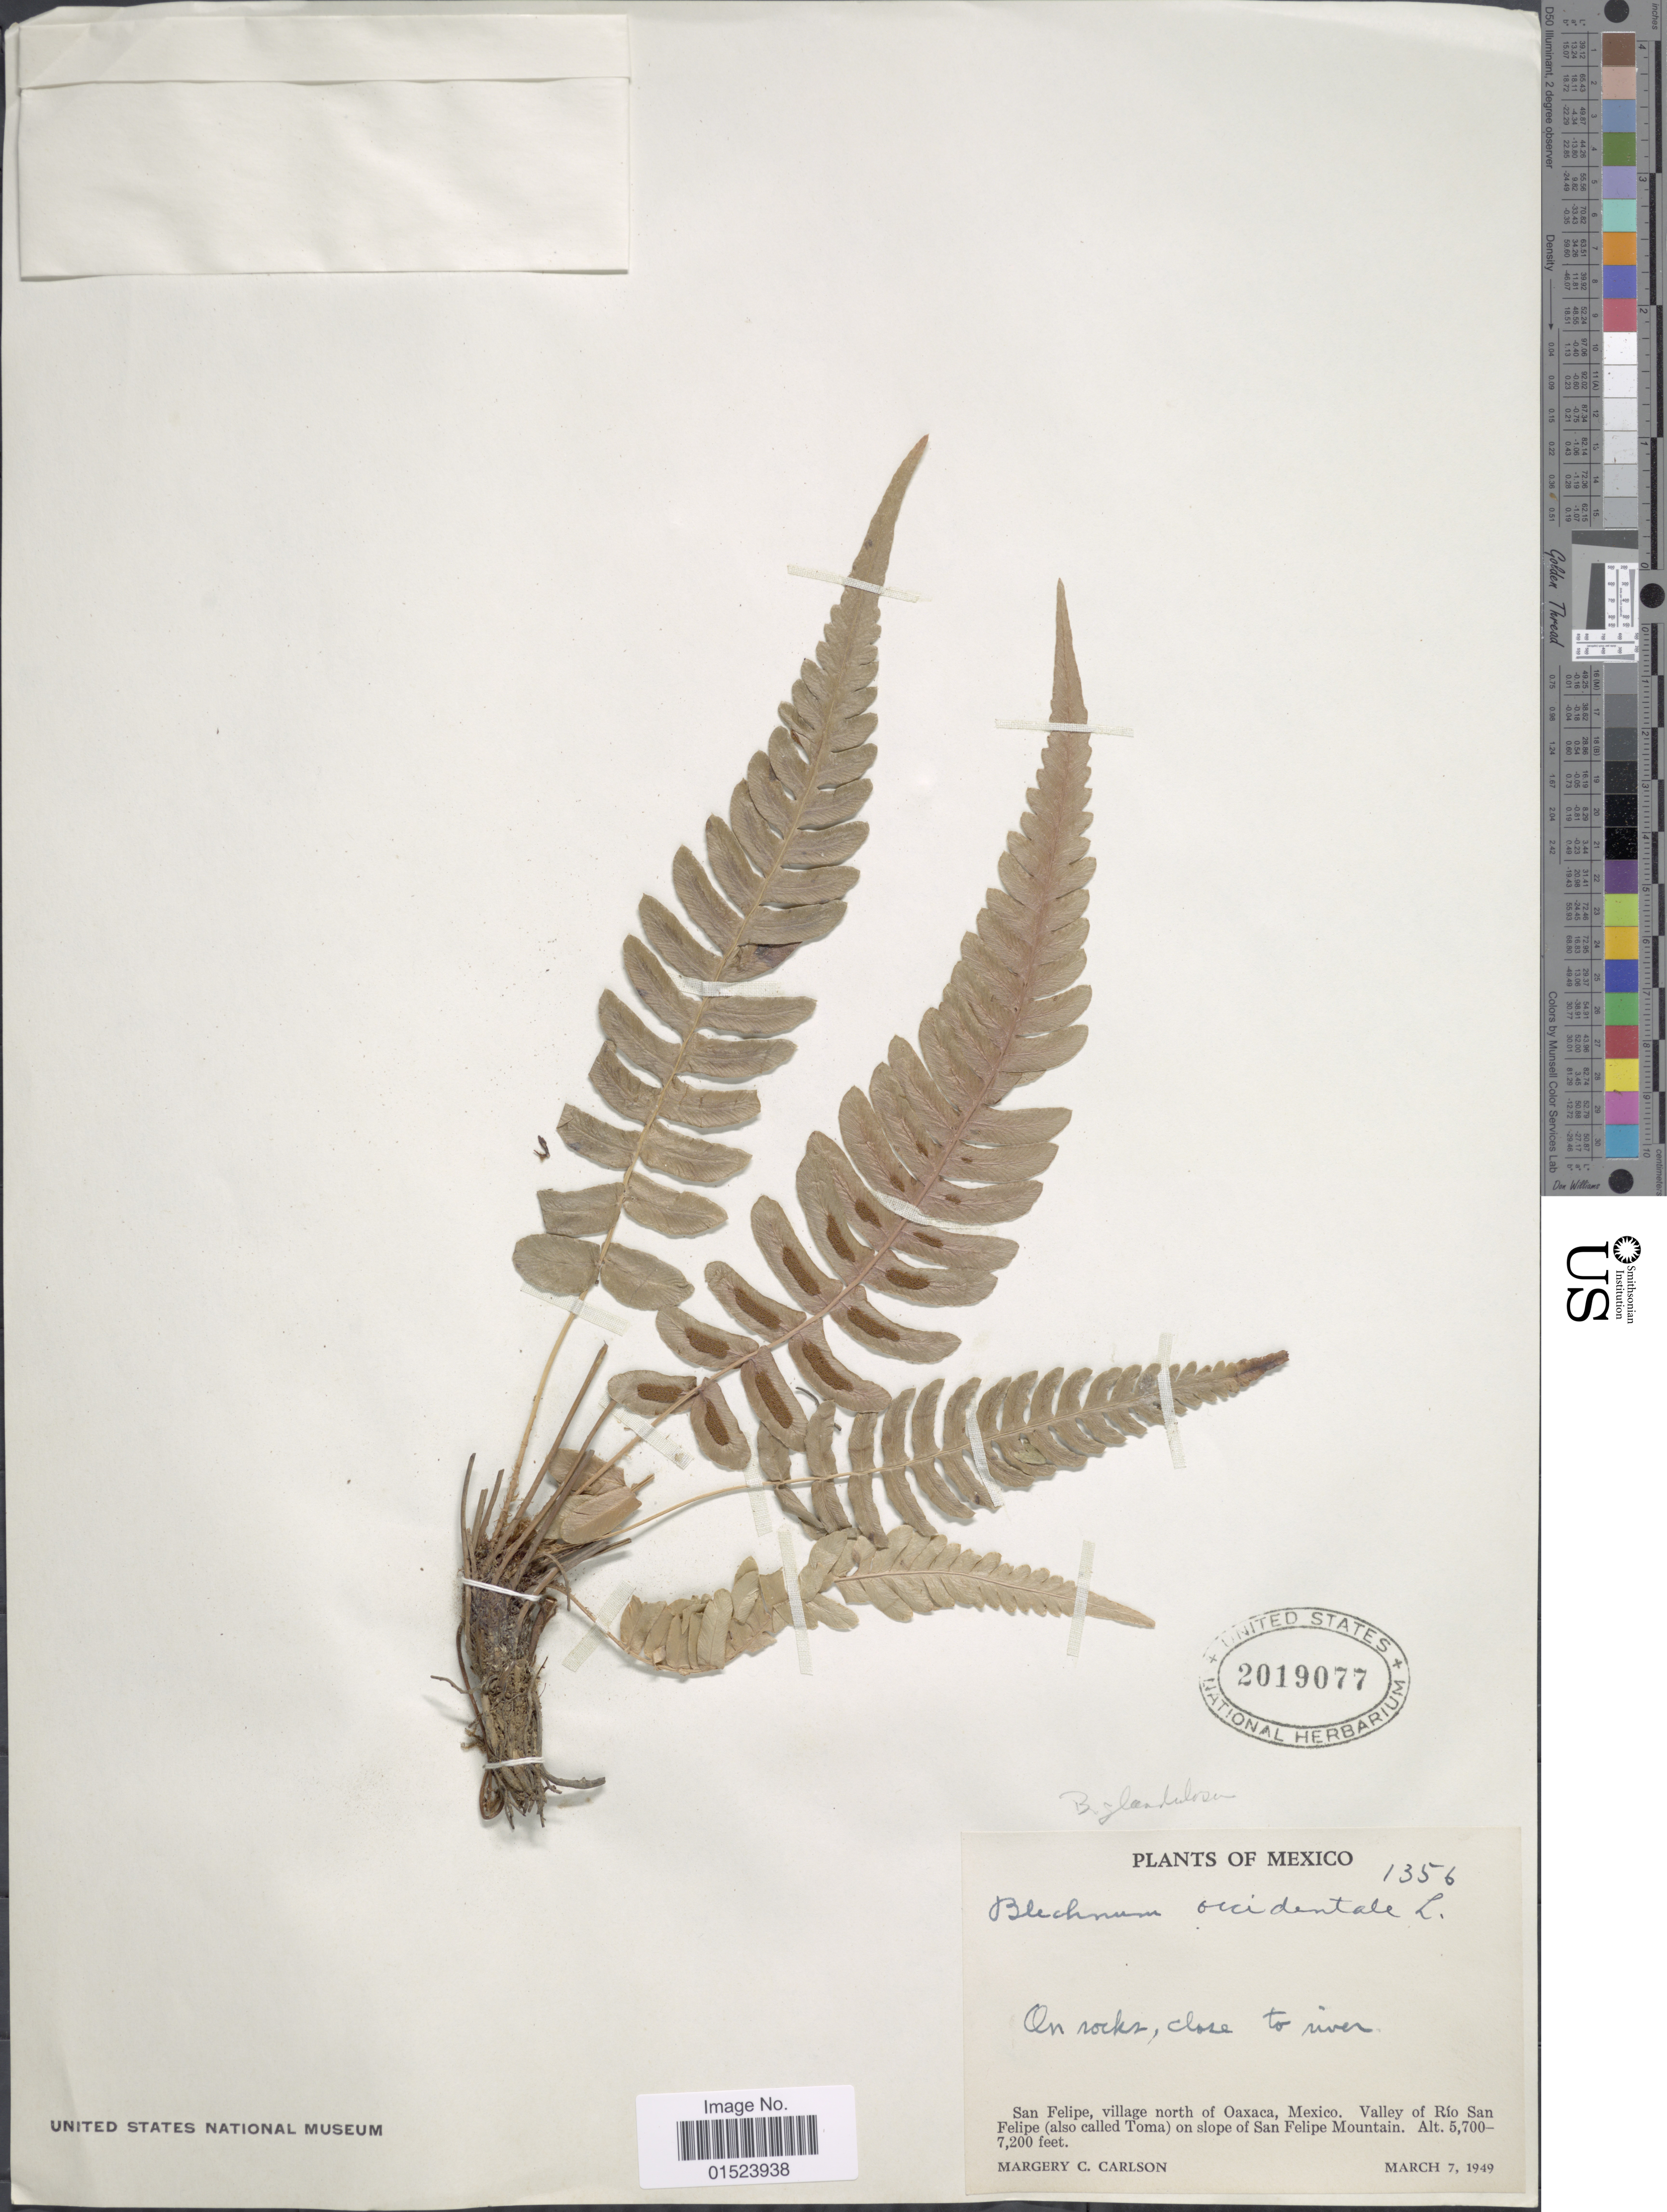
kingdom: Plantae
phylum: Tracheophyta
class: Polypodiopsida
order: Polypodiales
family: Blechnaceae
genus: Blechnum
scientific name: Blechnum glandulosum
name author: Link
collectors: M. C. Carlson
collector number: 1356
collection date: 1949-03-07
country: Mexico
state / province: Oaxaca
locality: San Felipe, village north of Oaxaca. Valley of Río San Felipe (also called Toma) on slope of San Felipe Mountain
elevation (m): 1737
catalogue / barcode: US 2019077